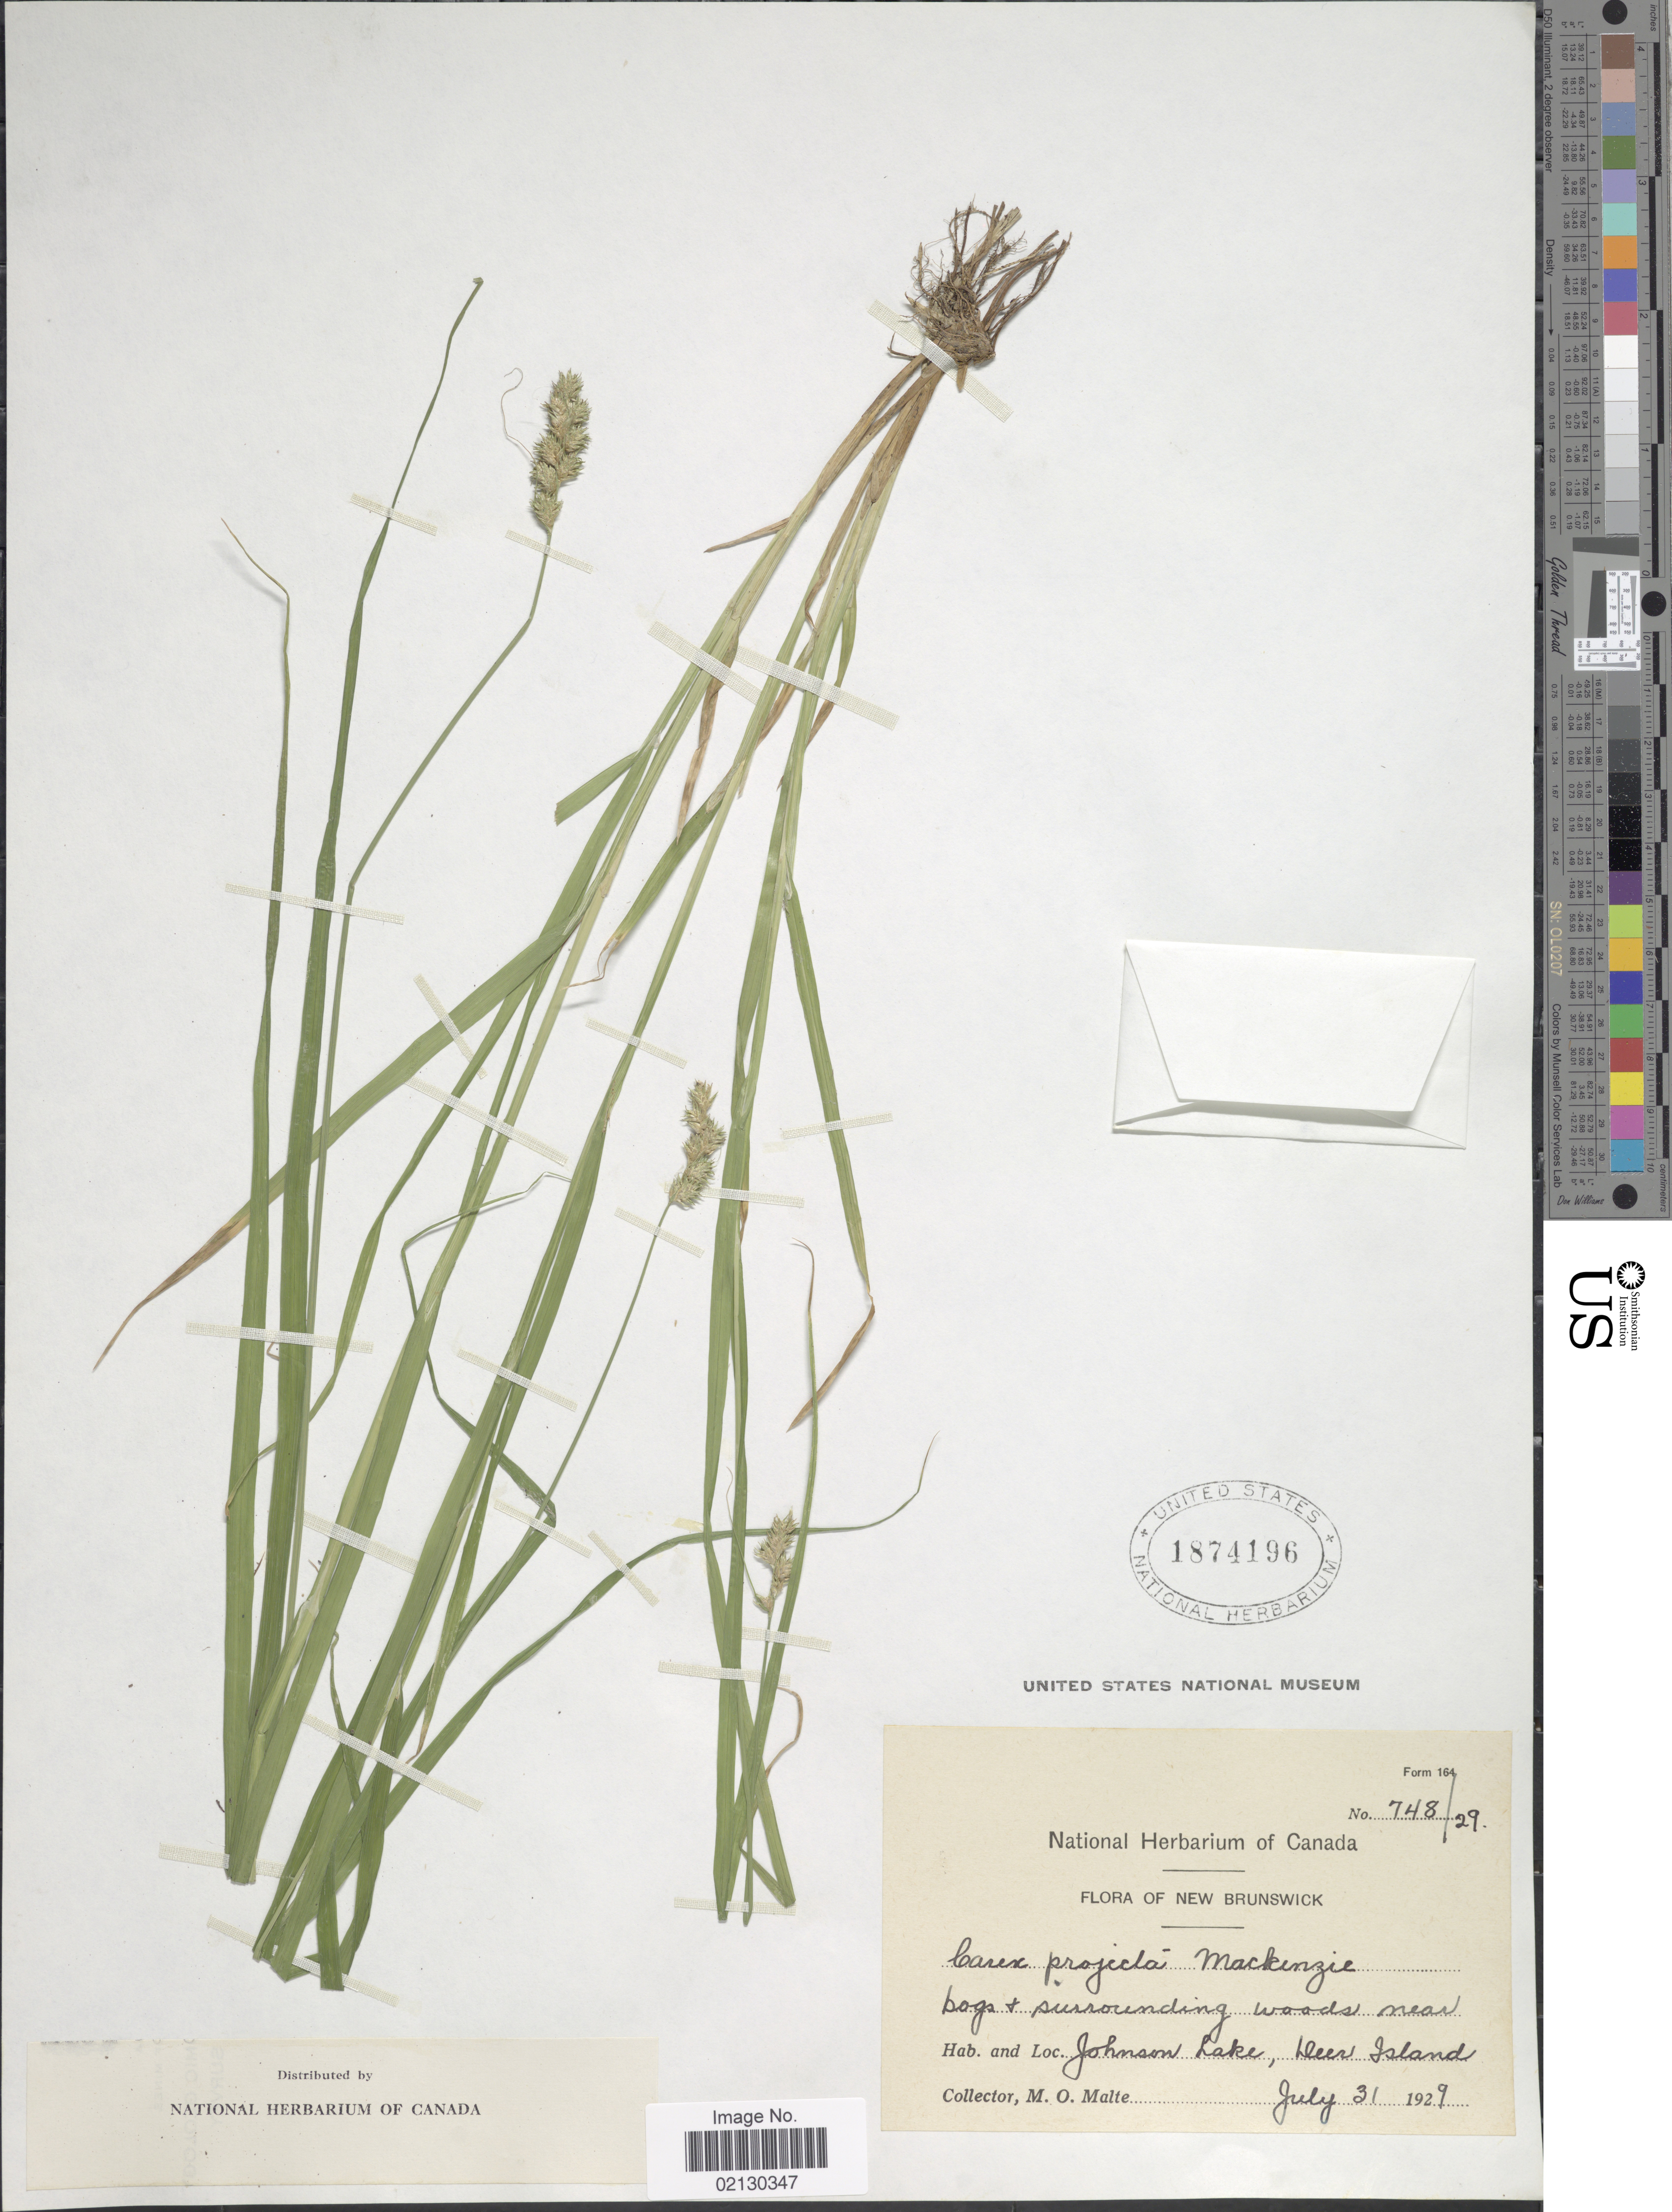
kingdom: Plantae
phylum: Tracheophyta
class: Liliopsida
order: Poales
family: Cyperaceae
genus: Carex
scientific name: Carex projecta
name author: Mack.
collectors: M. O. Malte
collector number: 748/29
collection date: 1929-07-31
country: Canada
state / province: New Brunswick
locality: Near Johnson Lake, Deer Island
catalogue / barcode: US 1874196